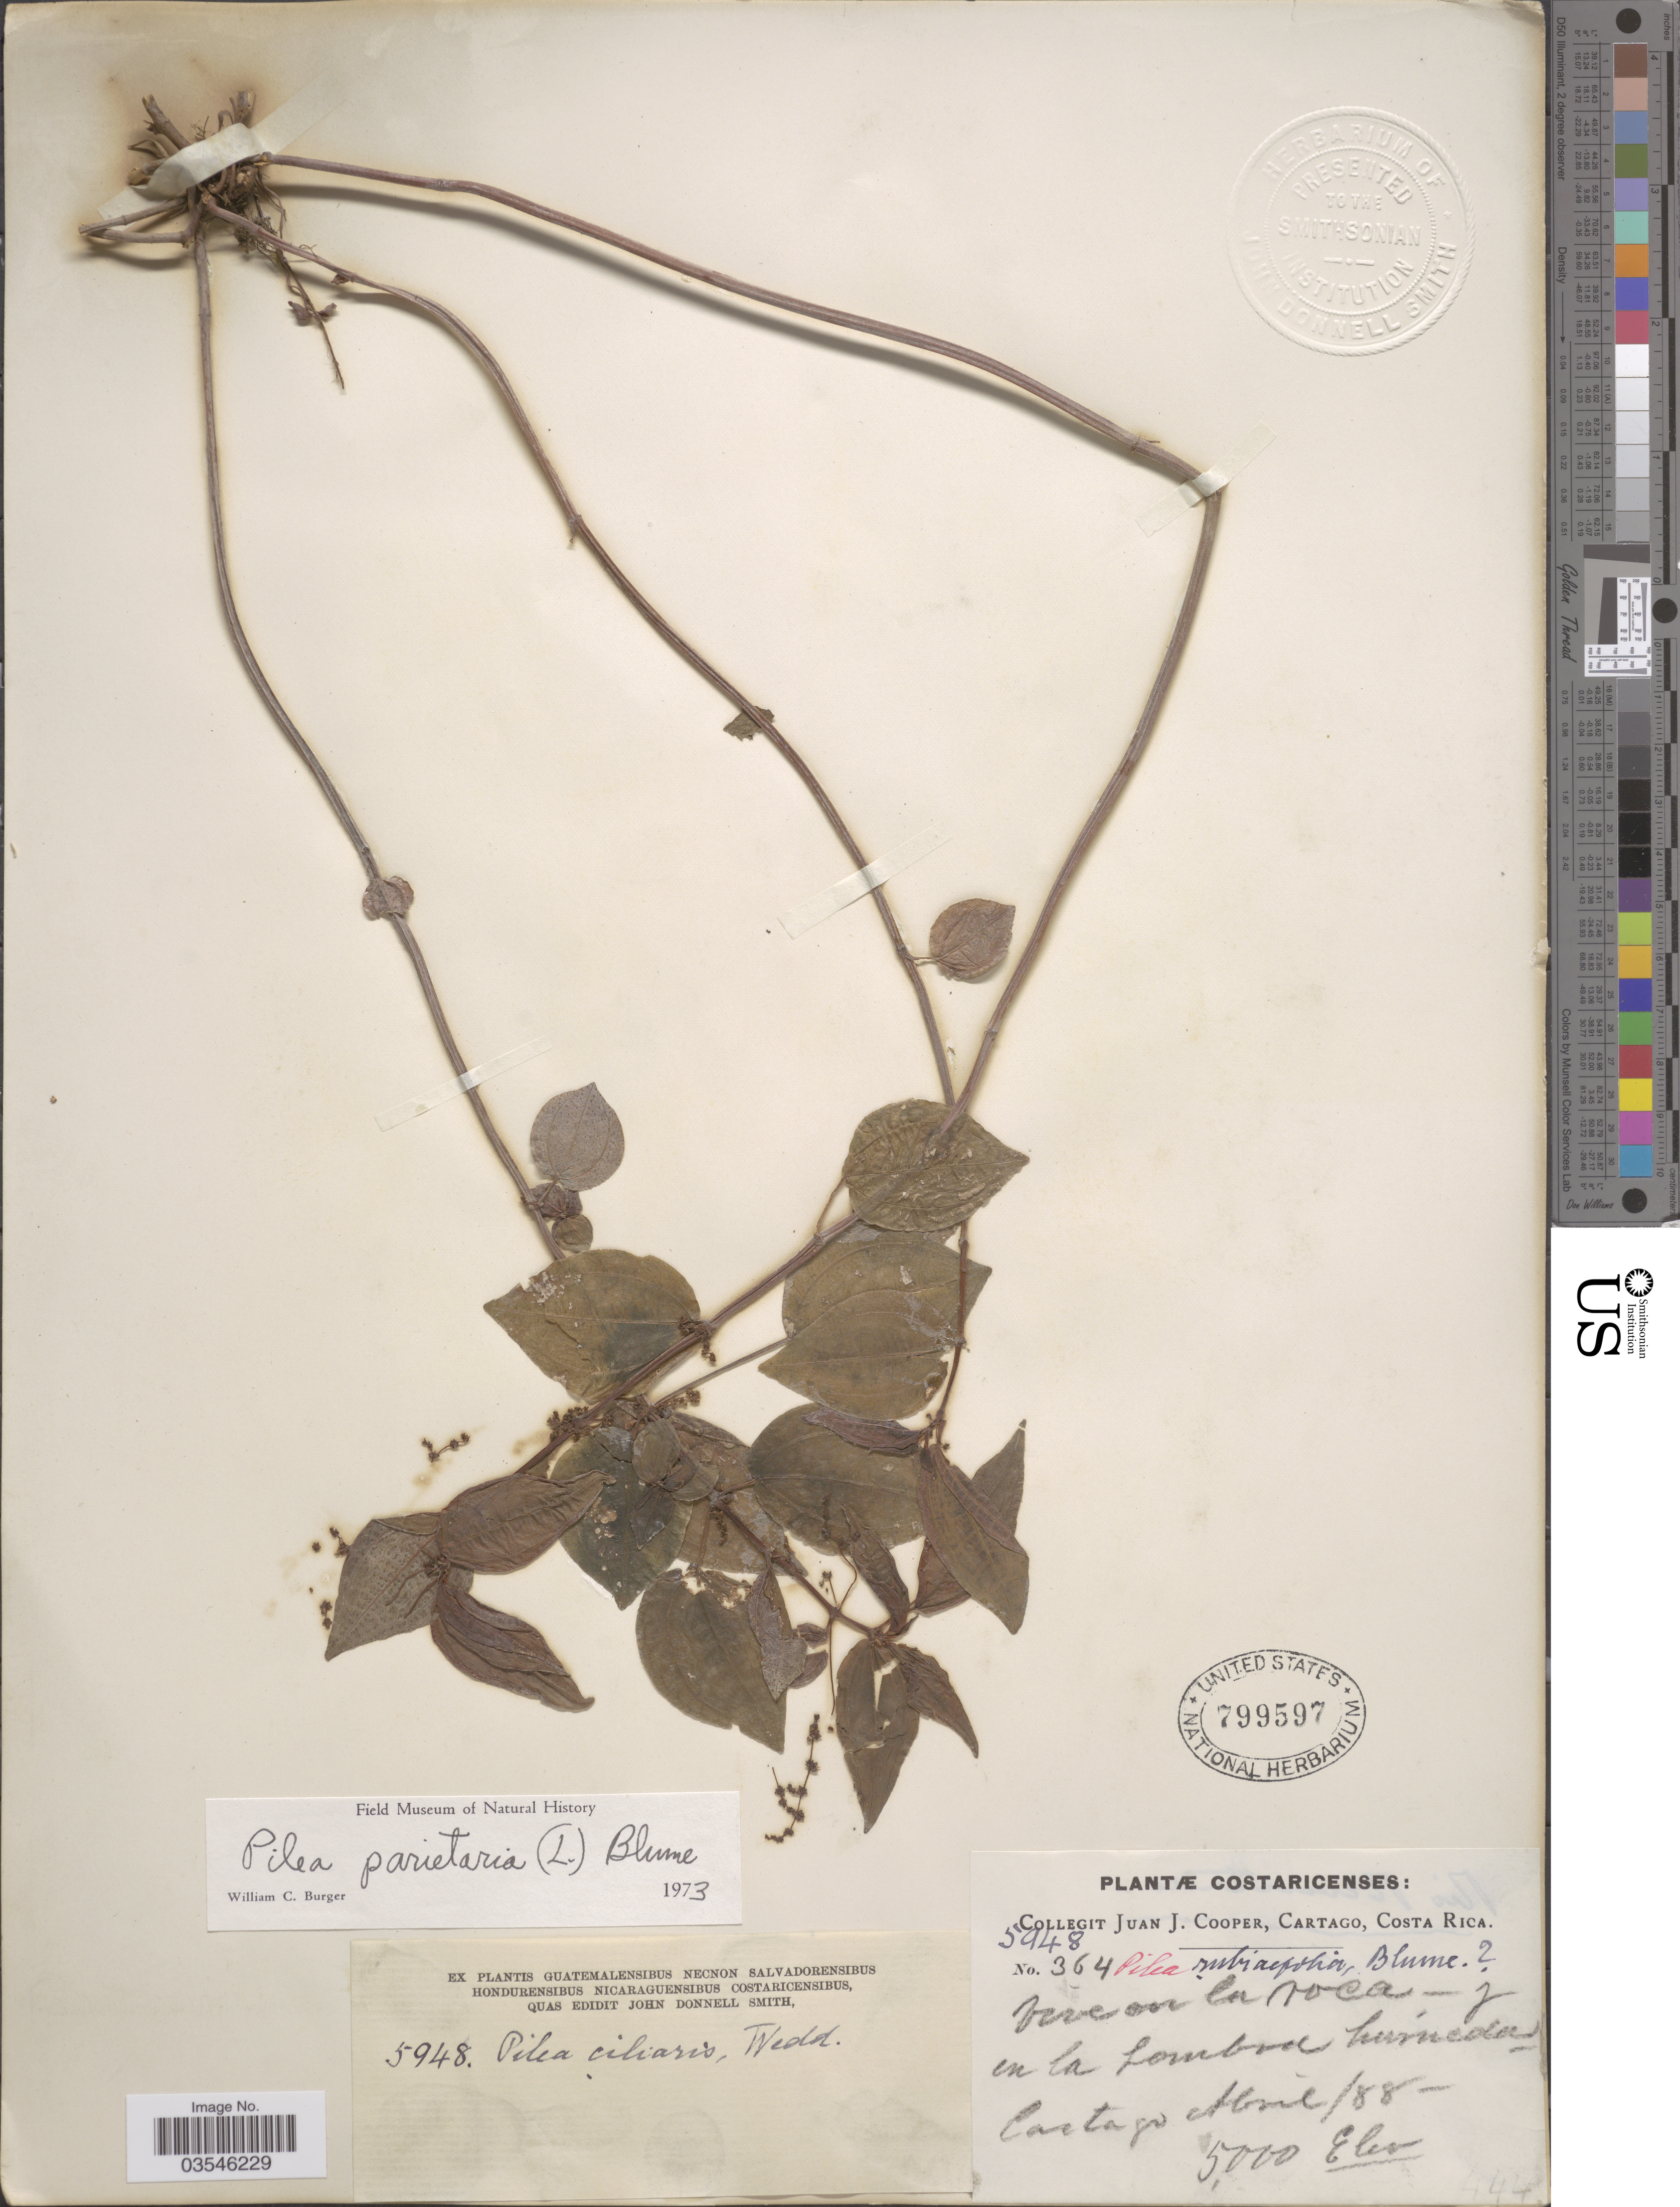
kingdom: Plantae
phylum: Tracheophyta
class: Magnoliopsida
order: Rosales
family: Urticaceae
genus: Pilea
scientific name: Pilea parietaria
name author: (L.) Blume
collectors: J. J. Cooper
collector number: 5948/364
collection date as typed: Transcribed d/m/y: /4/88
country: Costa Rica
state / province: Cartago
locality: Cartago, en la sombra húmeda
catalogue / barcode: US 799597